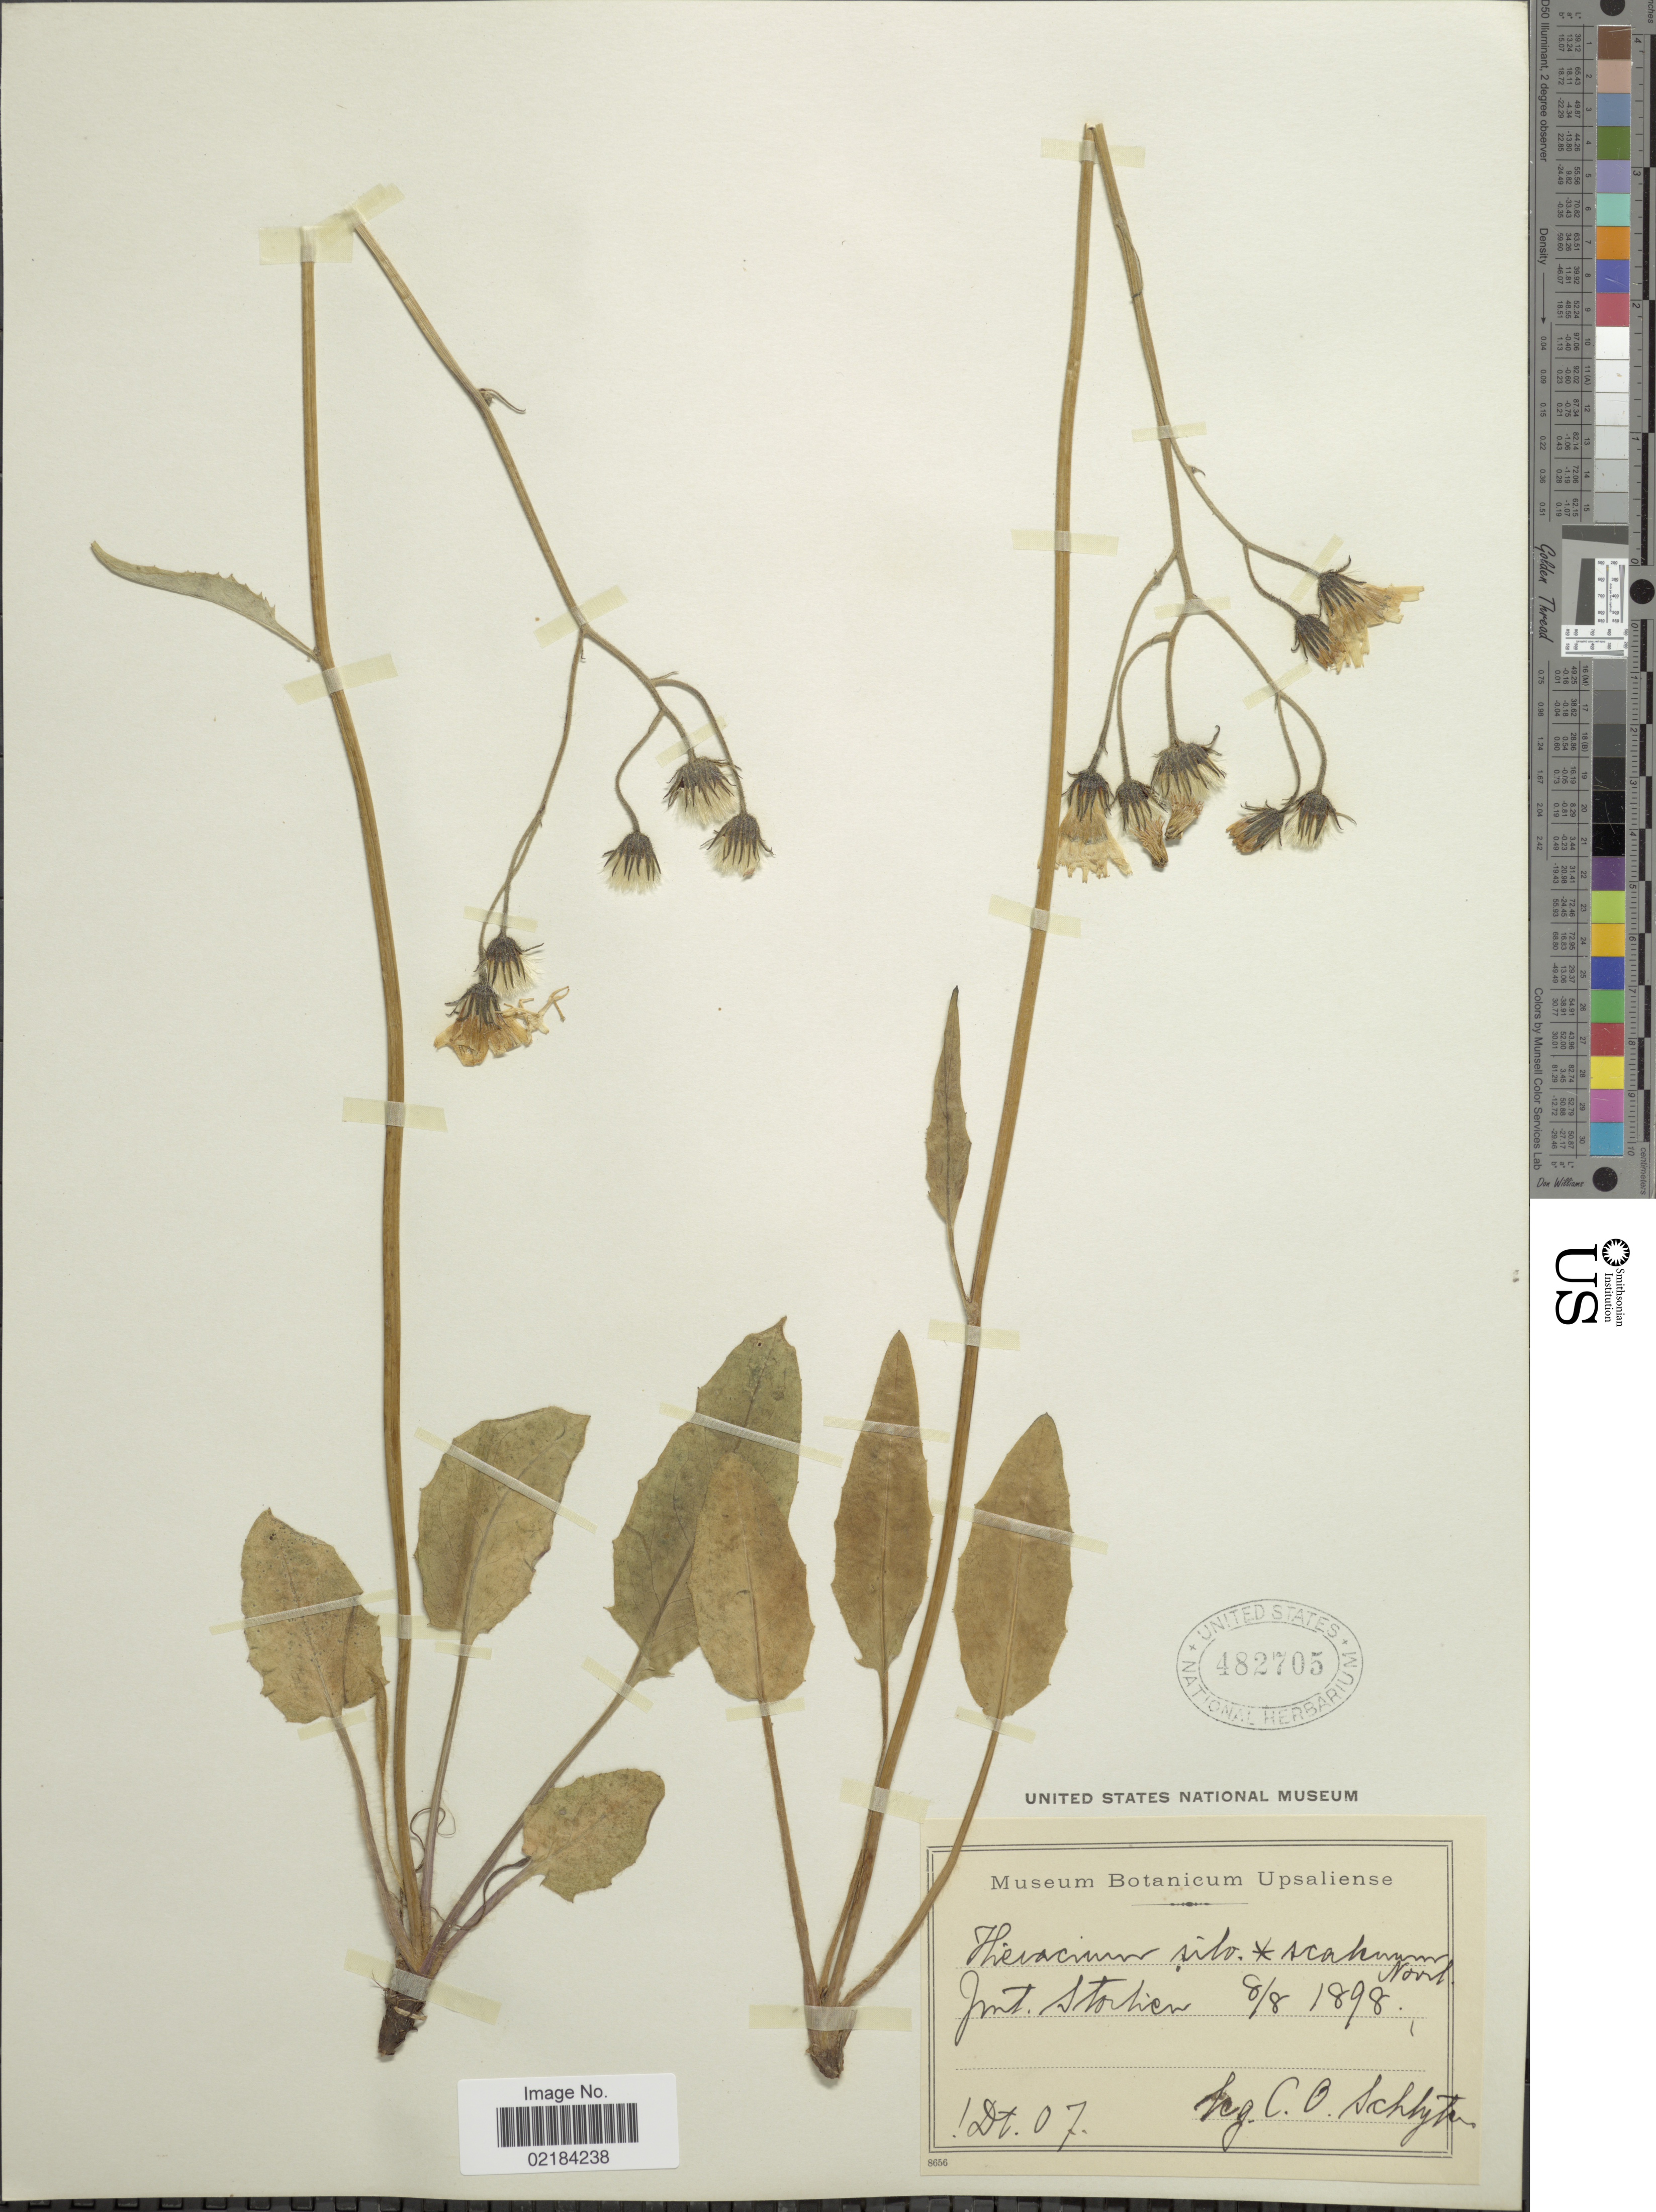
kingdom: Plantae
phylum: Tracheophyta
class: Magnoliopsida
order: Asterales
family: Asteraceae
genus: Hieracium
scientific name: Hieracium sylvaticum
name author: (L.) Gouan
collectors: C. Schlyter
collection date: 1898-08-08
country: Sweden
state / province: Jämtland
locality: Jmt. Storchen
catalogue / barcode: US 482705